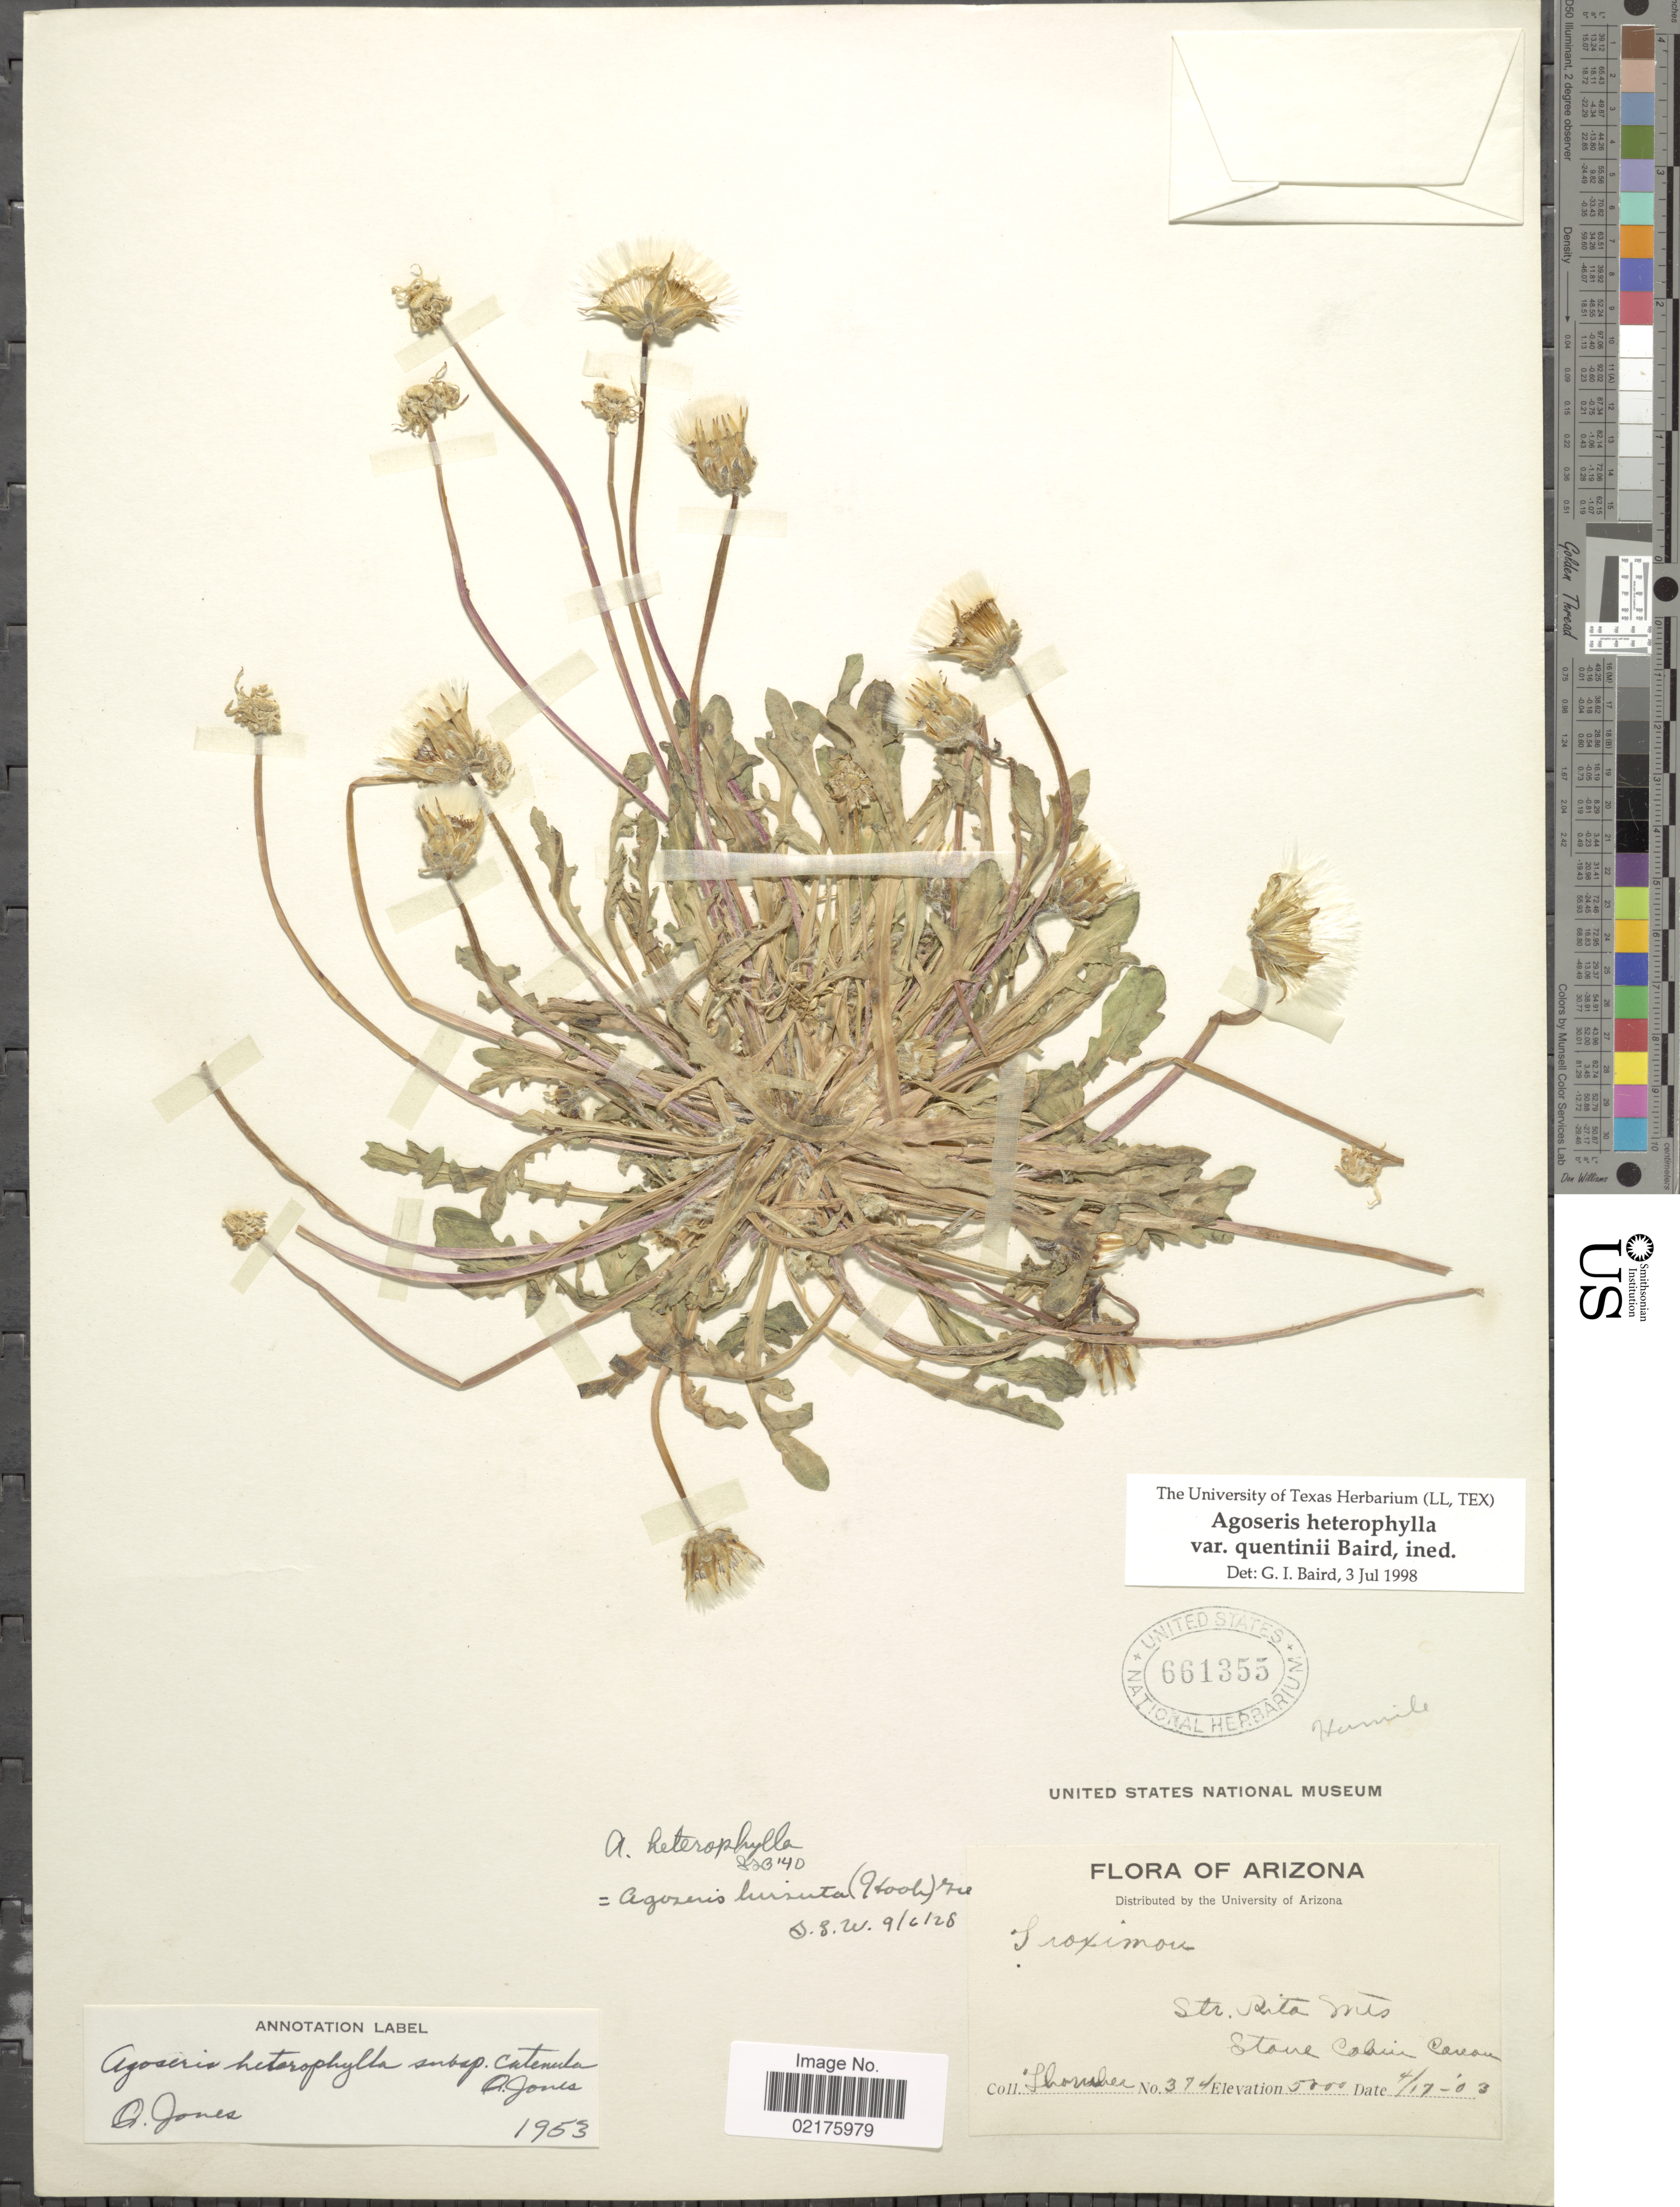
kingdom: Plantae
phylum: Tracheophyta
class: Magnoliopsida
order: Asterales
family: Asteraceae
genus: Agoseris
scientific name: Agoseris heterophylla var. quentinii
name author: G.I. Baird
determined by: Baird, G. I.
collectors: J. Thornber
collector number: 374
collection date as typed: Transcribed d/m/y: 17/4/03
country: United States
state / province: Arizona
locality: Str. Rita Mts., Stone Cabin Canon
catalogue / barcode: US 661355